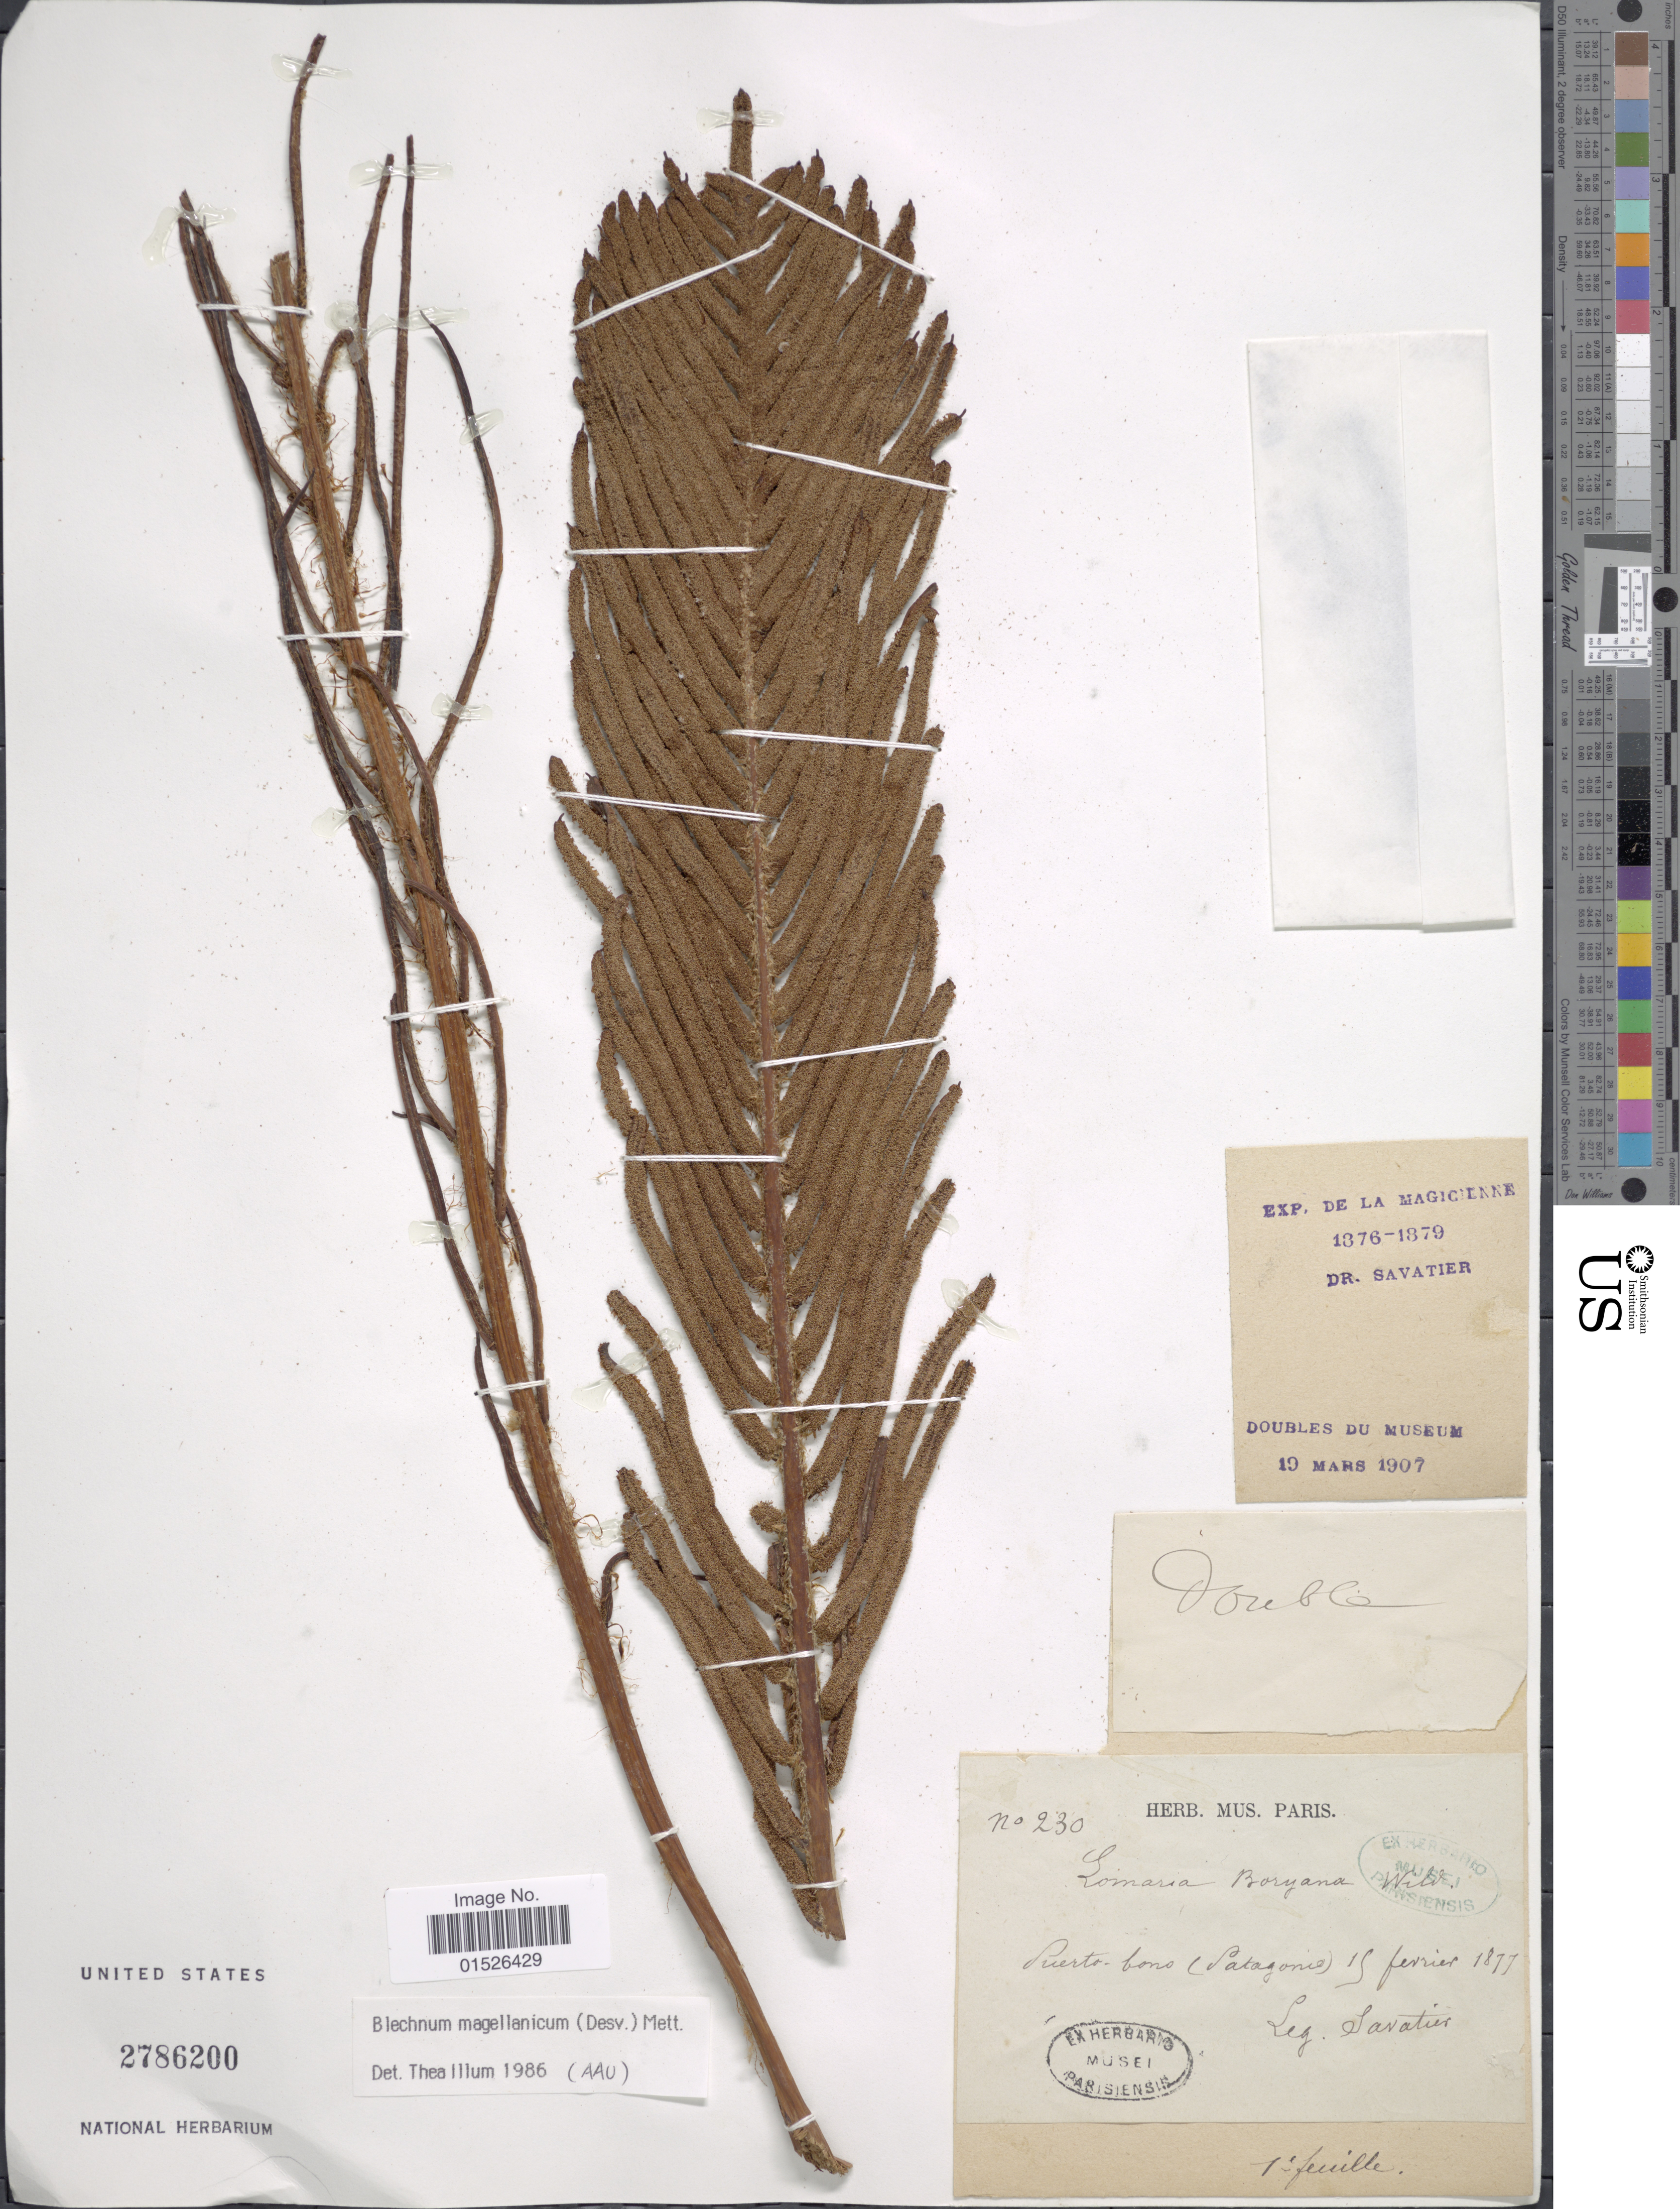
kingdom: Plantae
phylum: Tracheophyta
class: Polypodiopsida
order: Polypodiales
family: Blechnaceae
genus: Blechnum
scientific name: Blechnum magellanicum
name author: Mett.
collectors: Savatier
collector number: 230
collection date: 1877-02-15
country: Argentina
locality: Puerto bono (Patagonia).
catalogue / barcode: US 2786200